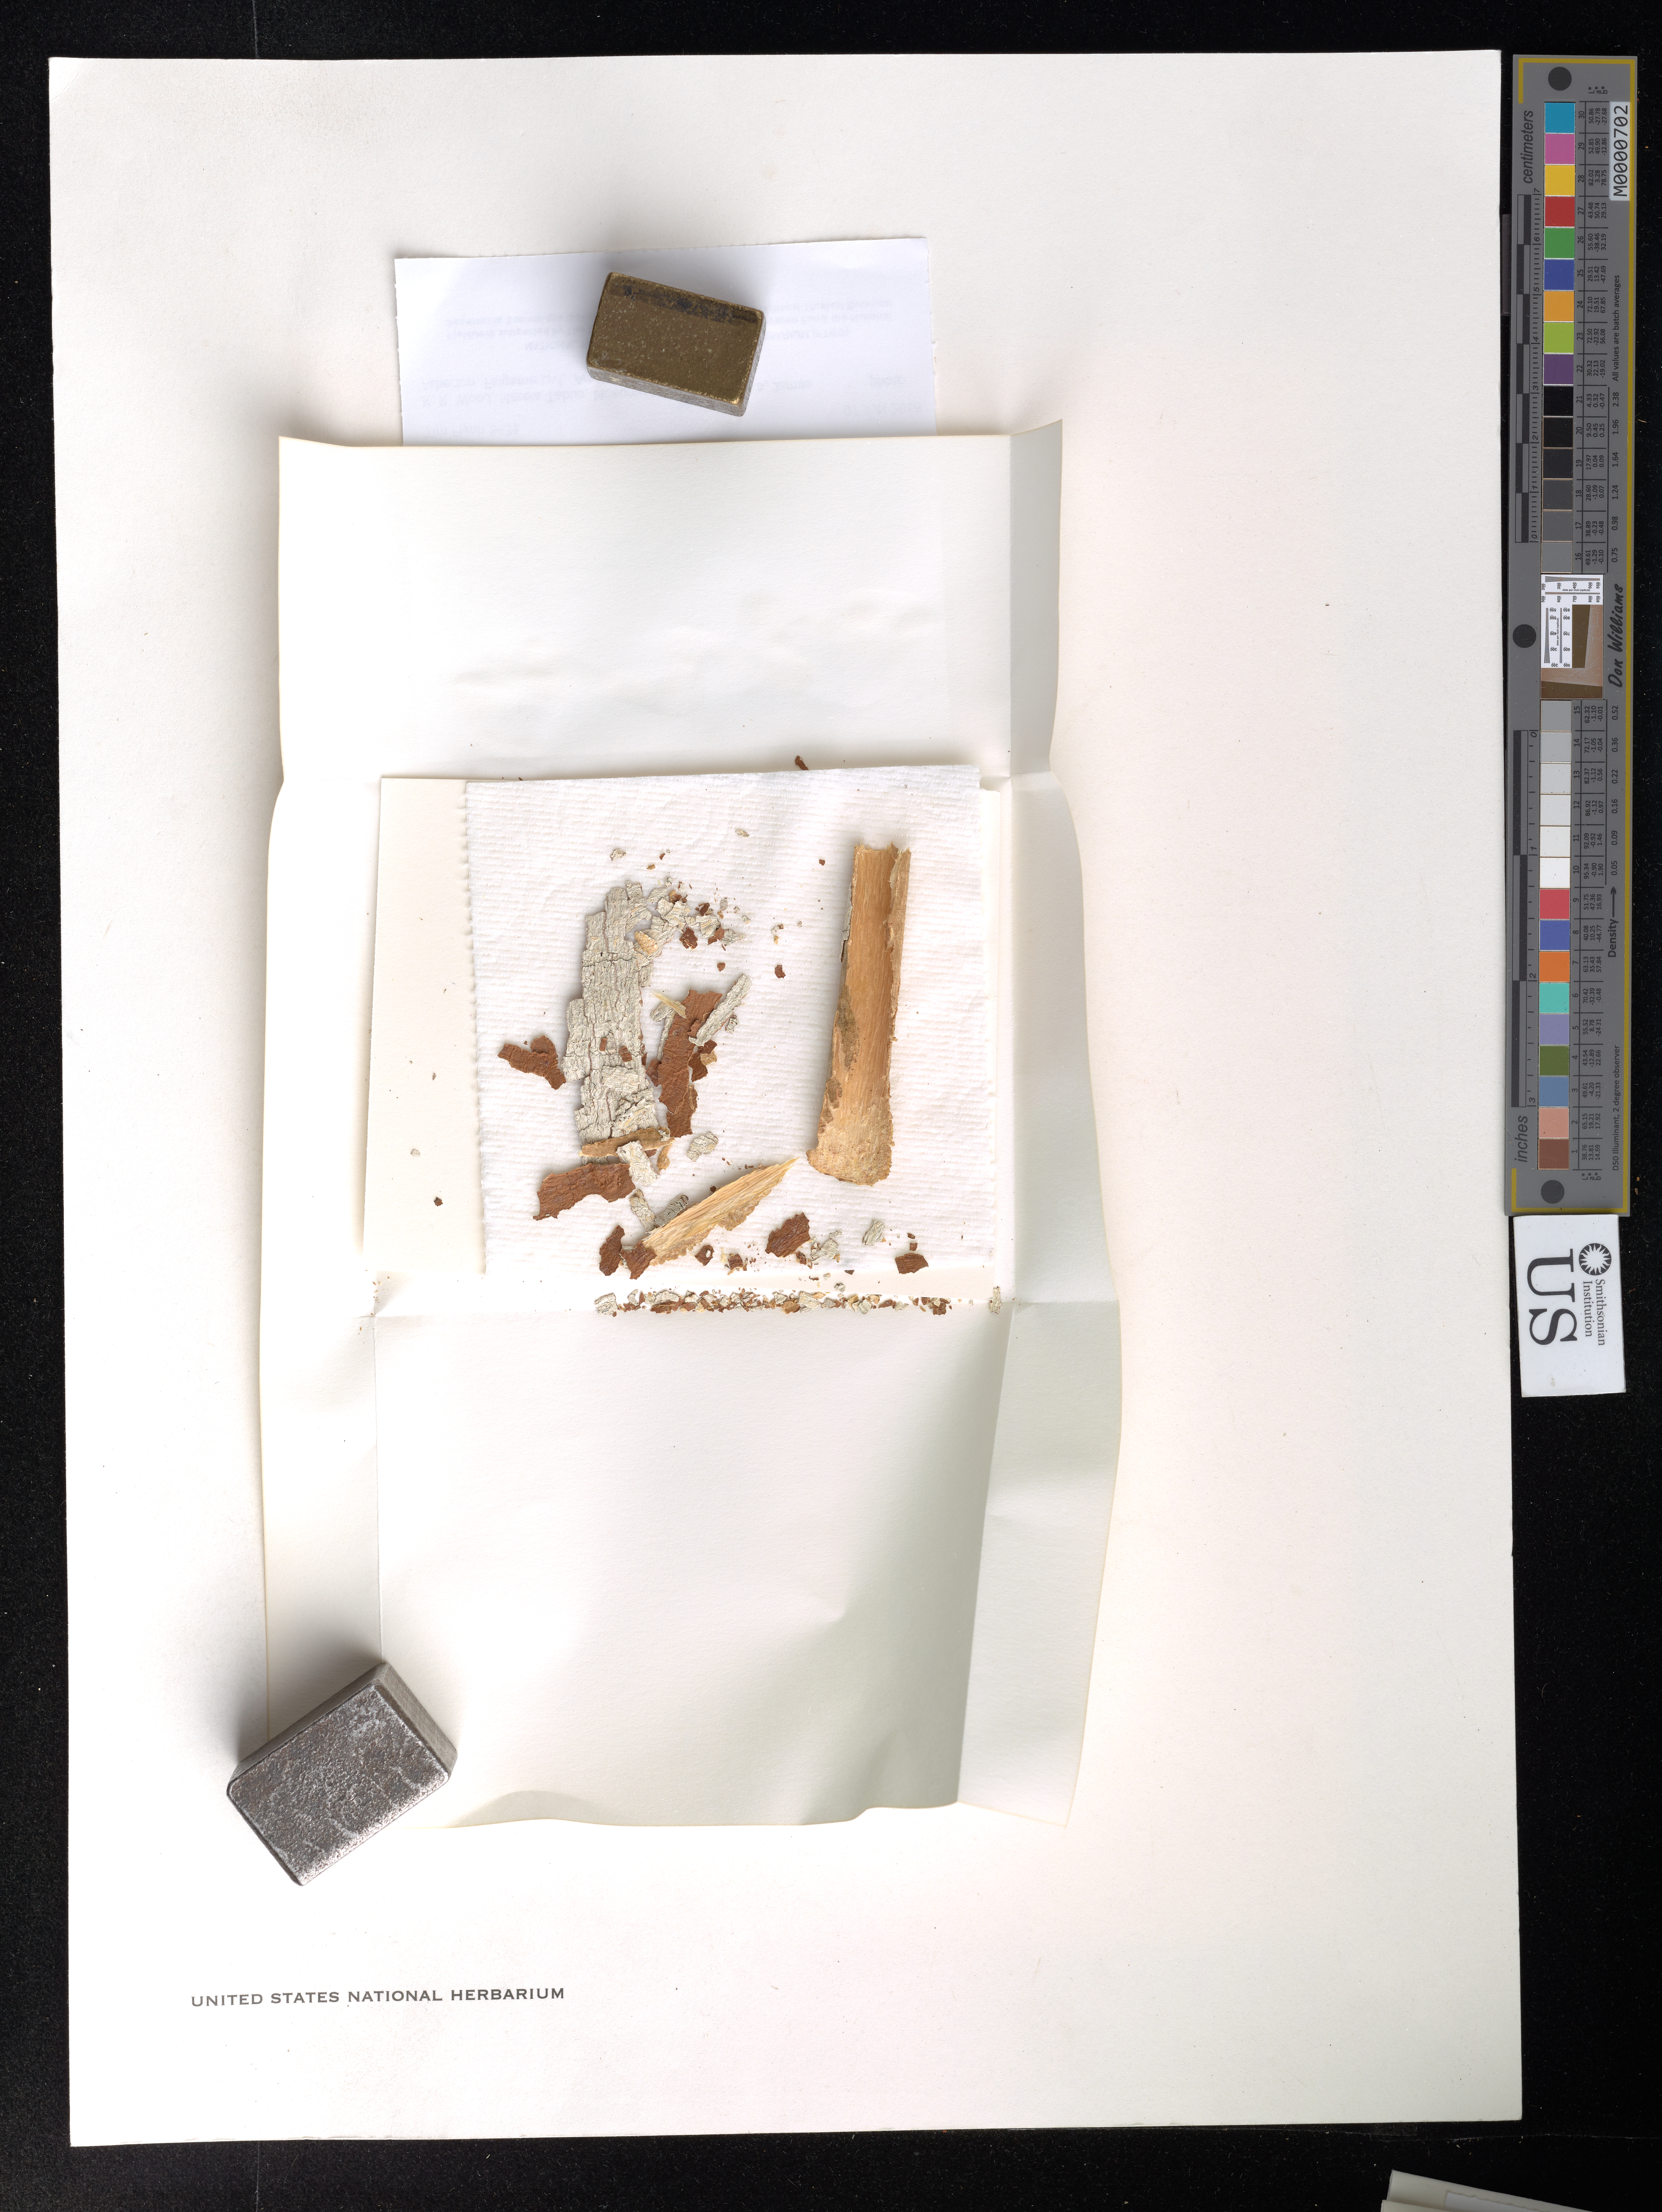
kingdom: Fungi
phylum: Ascomycota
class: Lecanoromycetes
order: Ostropales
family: Graphidaceae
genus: Graphis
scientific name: Graphis sp.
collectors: T. W. Flynn et al.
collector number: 8431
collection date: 2016-06-07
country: Samoa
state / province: Atua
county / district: Upolu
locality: Tavalagi Pass, Sauniatu Forest, inland from Sauniatu Village.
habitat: Lowland forest. W/ Myristica, Hibiscus, Freycinetia, Clidemia, Diplazium, Piper, Dysoxylon.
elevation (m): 378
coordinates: -13.943786, -171.618581